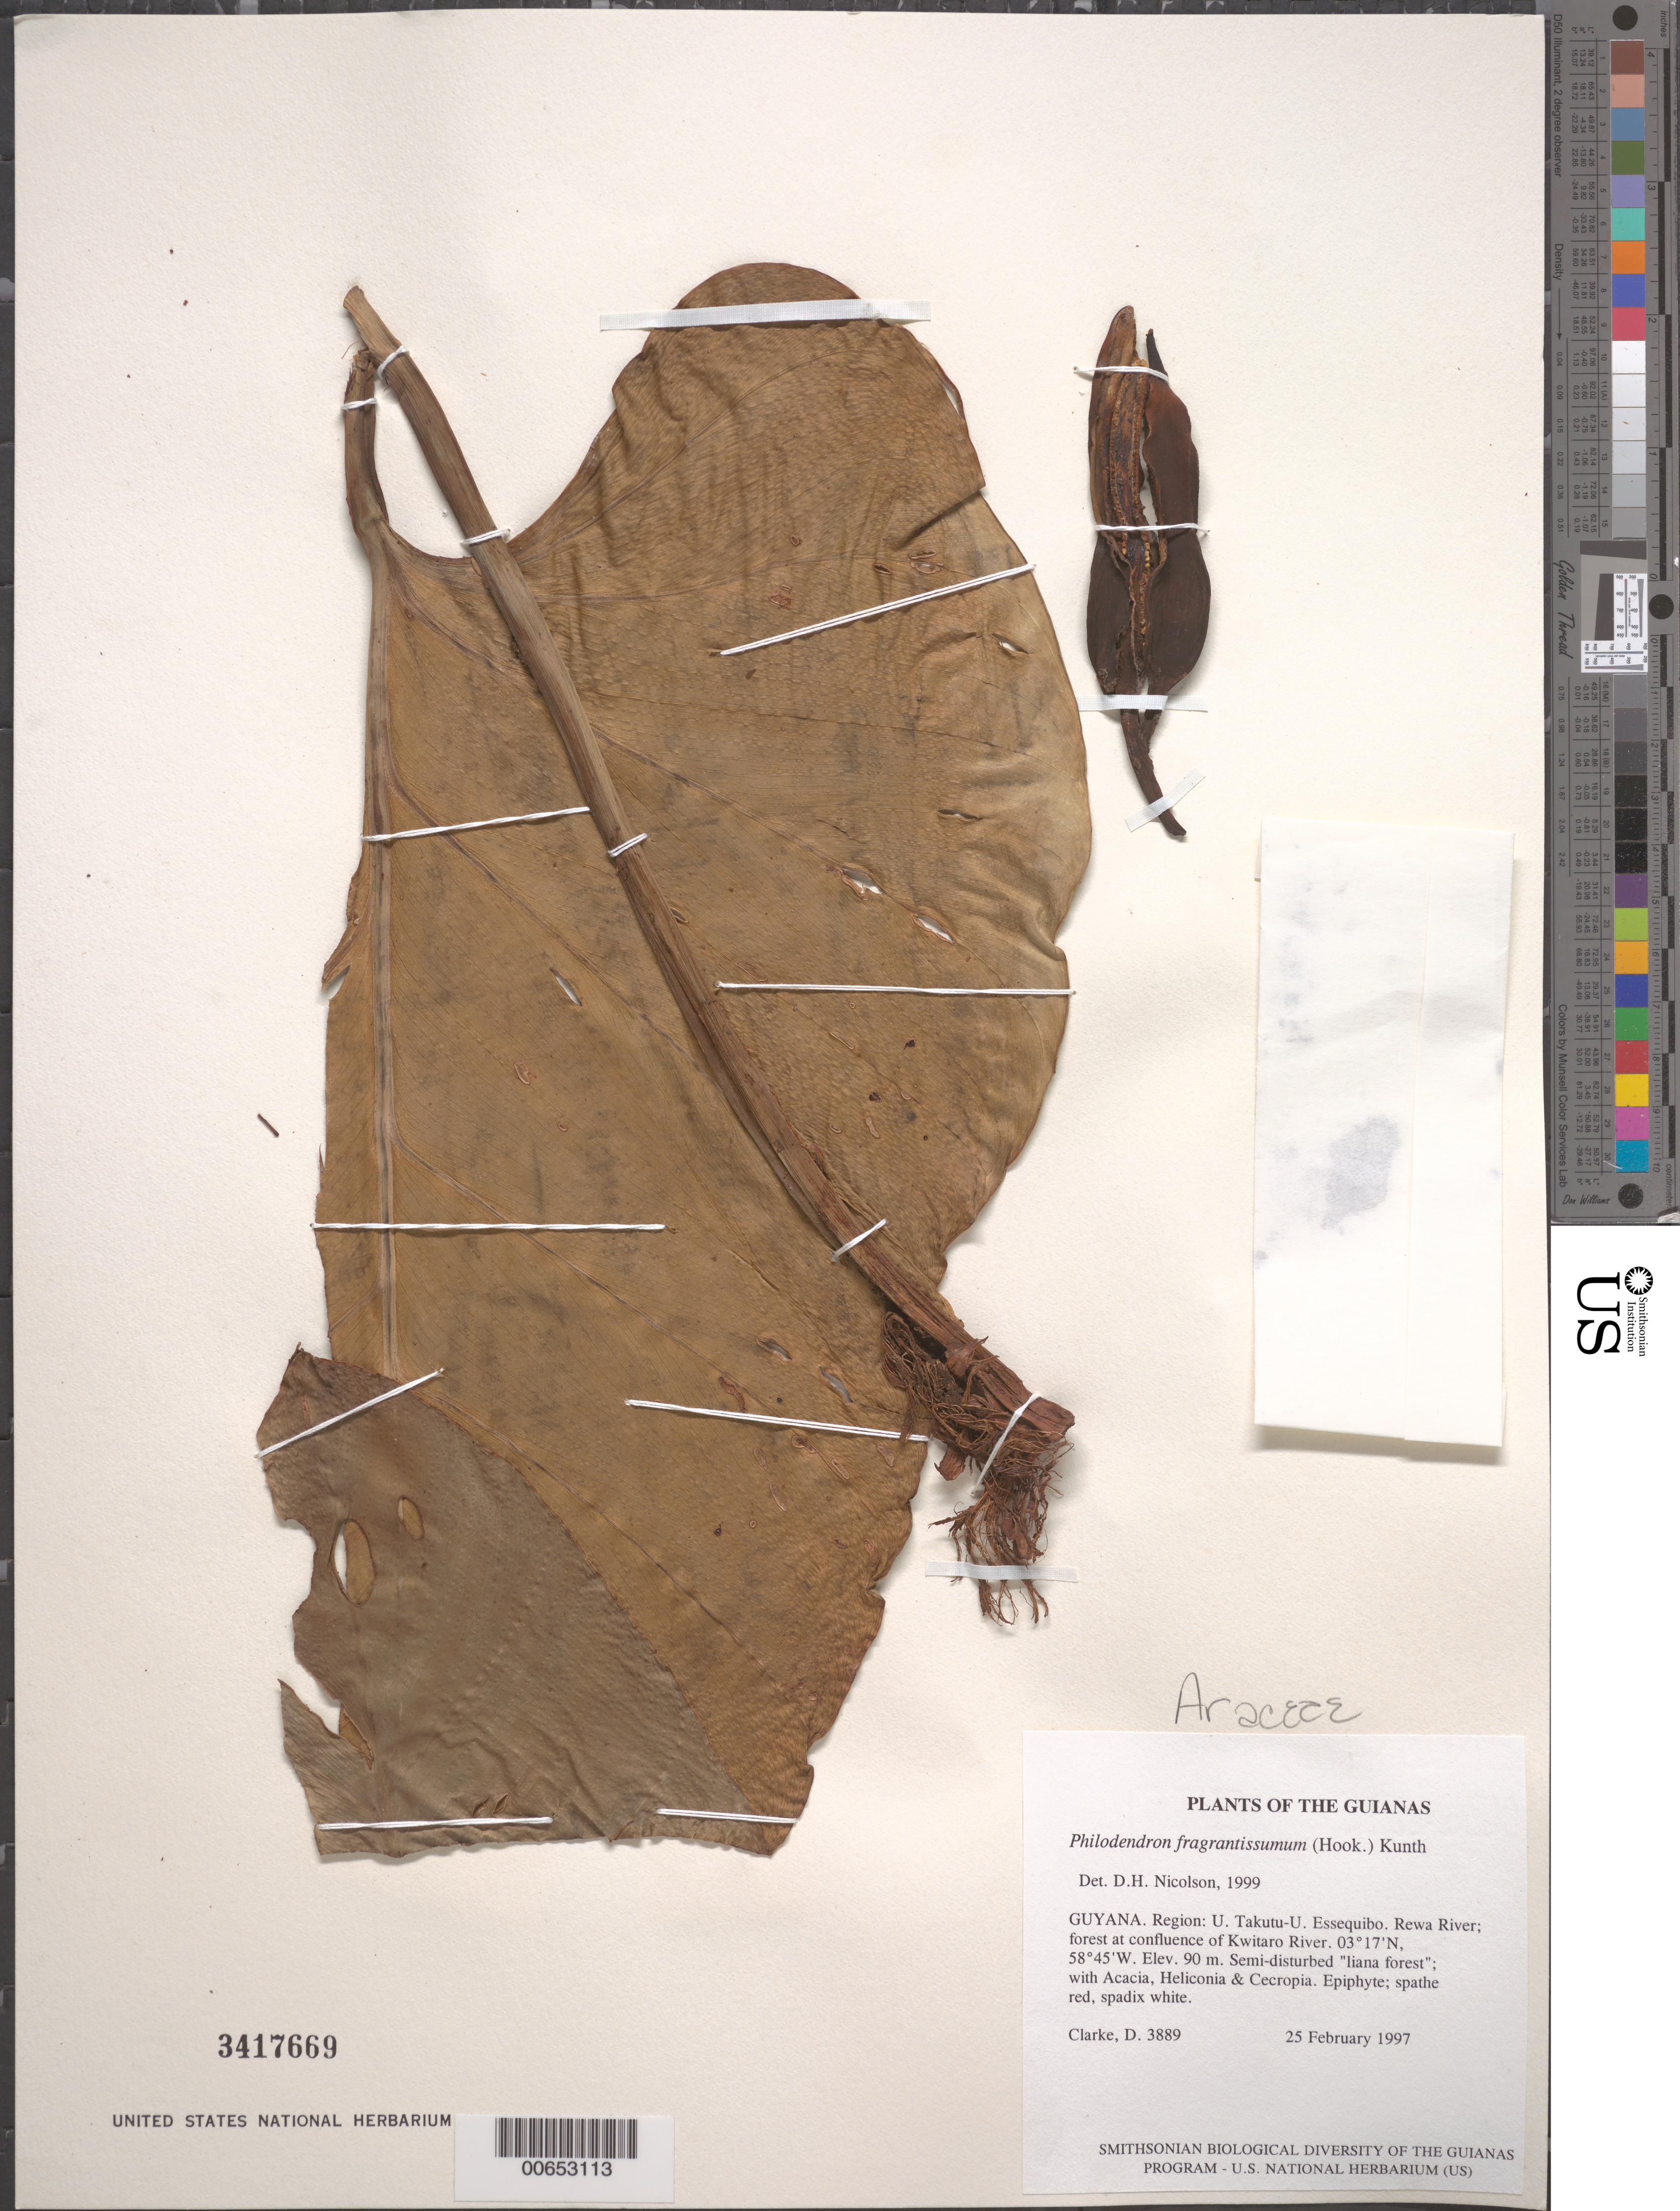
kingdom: Plantae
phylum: Tracheophyta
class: Liliopsida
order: Alismatales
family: Araceae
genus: Philodendron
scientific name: Philodendron fragrantissimum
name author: (G. Don) Kunth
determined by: Nicolson, Dan H.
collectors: H. D. Clarke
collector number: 3889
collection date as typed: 25 February 1997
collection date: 1997-02-25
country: Guyana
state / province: U. Takutu-U. Essequibo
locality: Rewa River; forest at confluence of Kwitaro River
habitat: Semi-disturbed "liana forest"; with Acacia, Heliconia & Cecropia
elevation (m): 90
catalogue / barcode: US 3417669